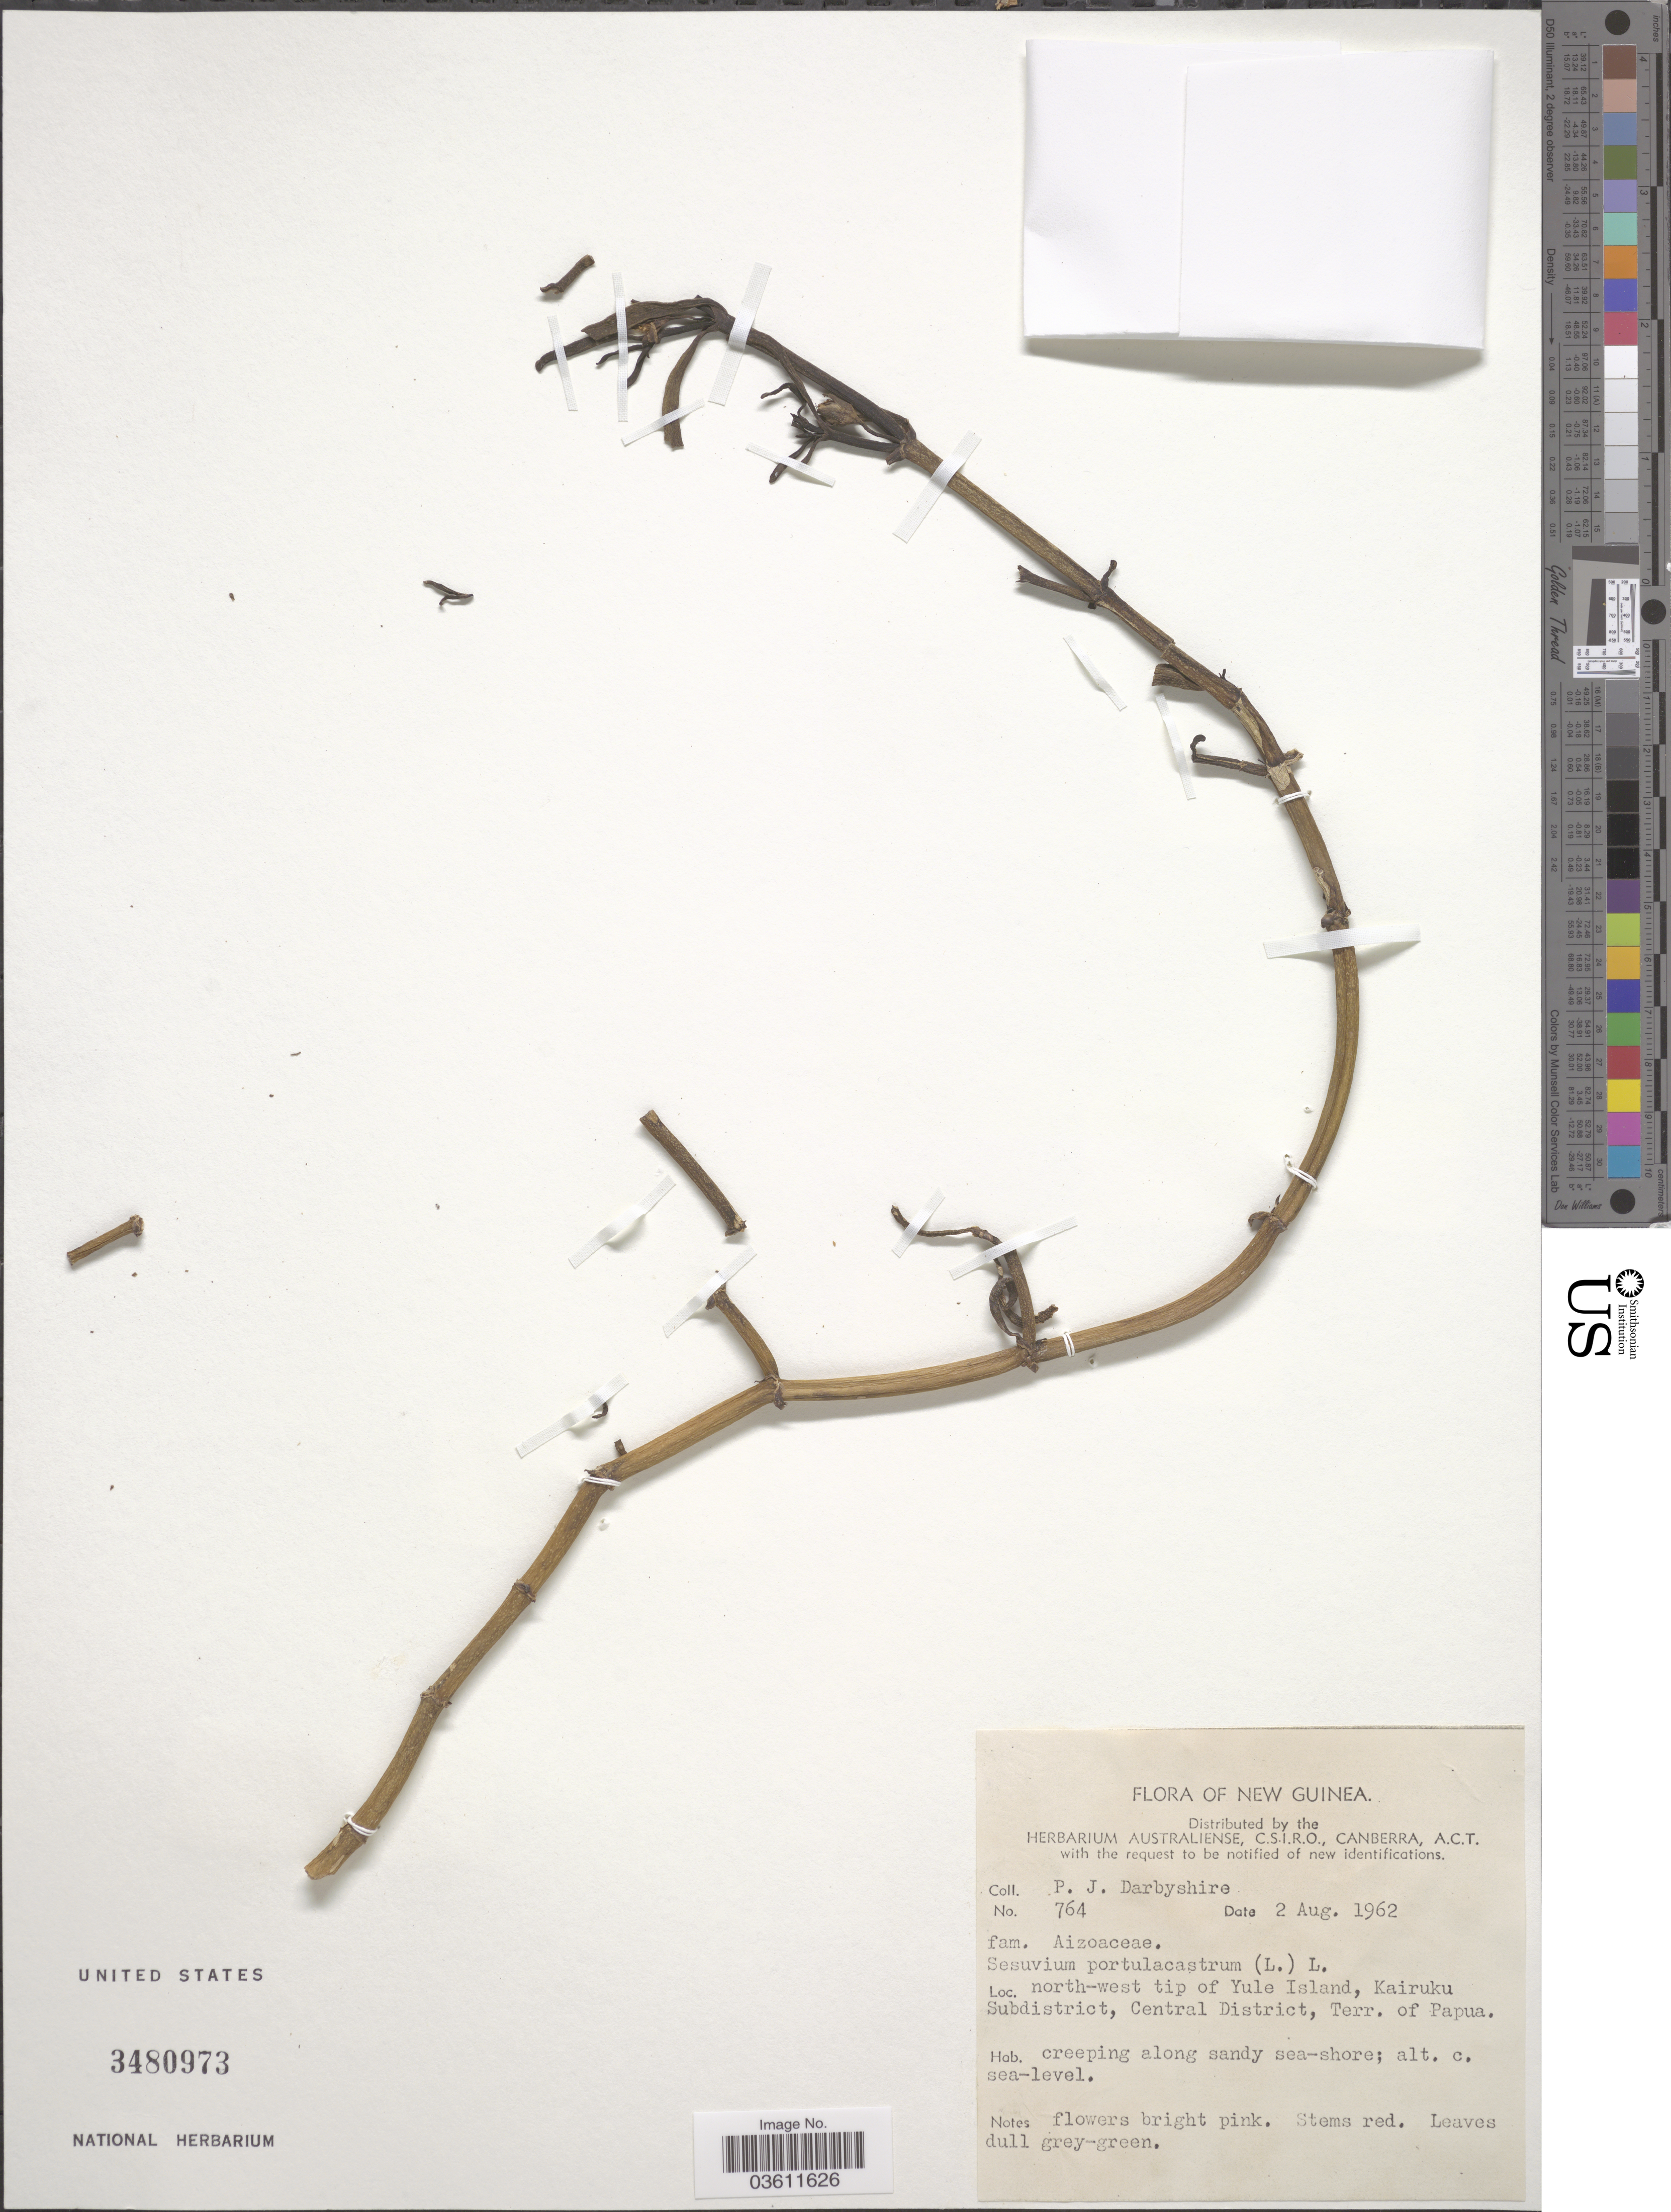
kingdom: Plantae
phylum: Tracheophyta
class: Magnoliopsida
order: Caryophyllales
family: Aizoaceae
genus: Sesuvium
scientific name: Sesuvium portulacastrum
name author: (L.) L.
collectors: P. Darbyshire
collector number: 764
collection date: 1962-08-02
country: Papua New Guinea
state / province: Central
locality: New Guinea. North-west tip of Yule Island, Kairuku Subdistrict, Central District, Terr. of Papua.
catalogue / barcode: US 3480973